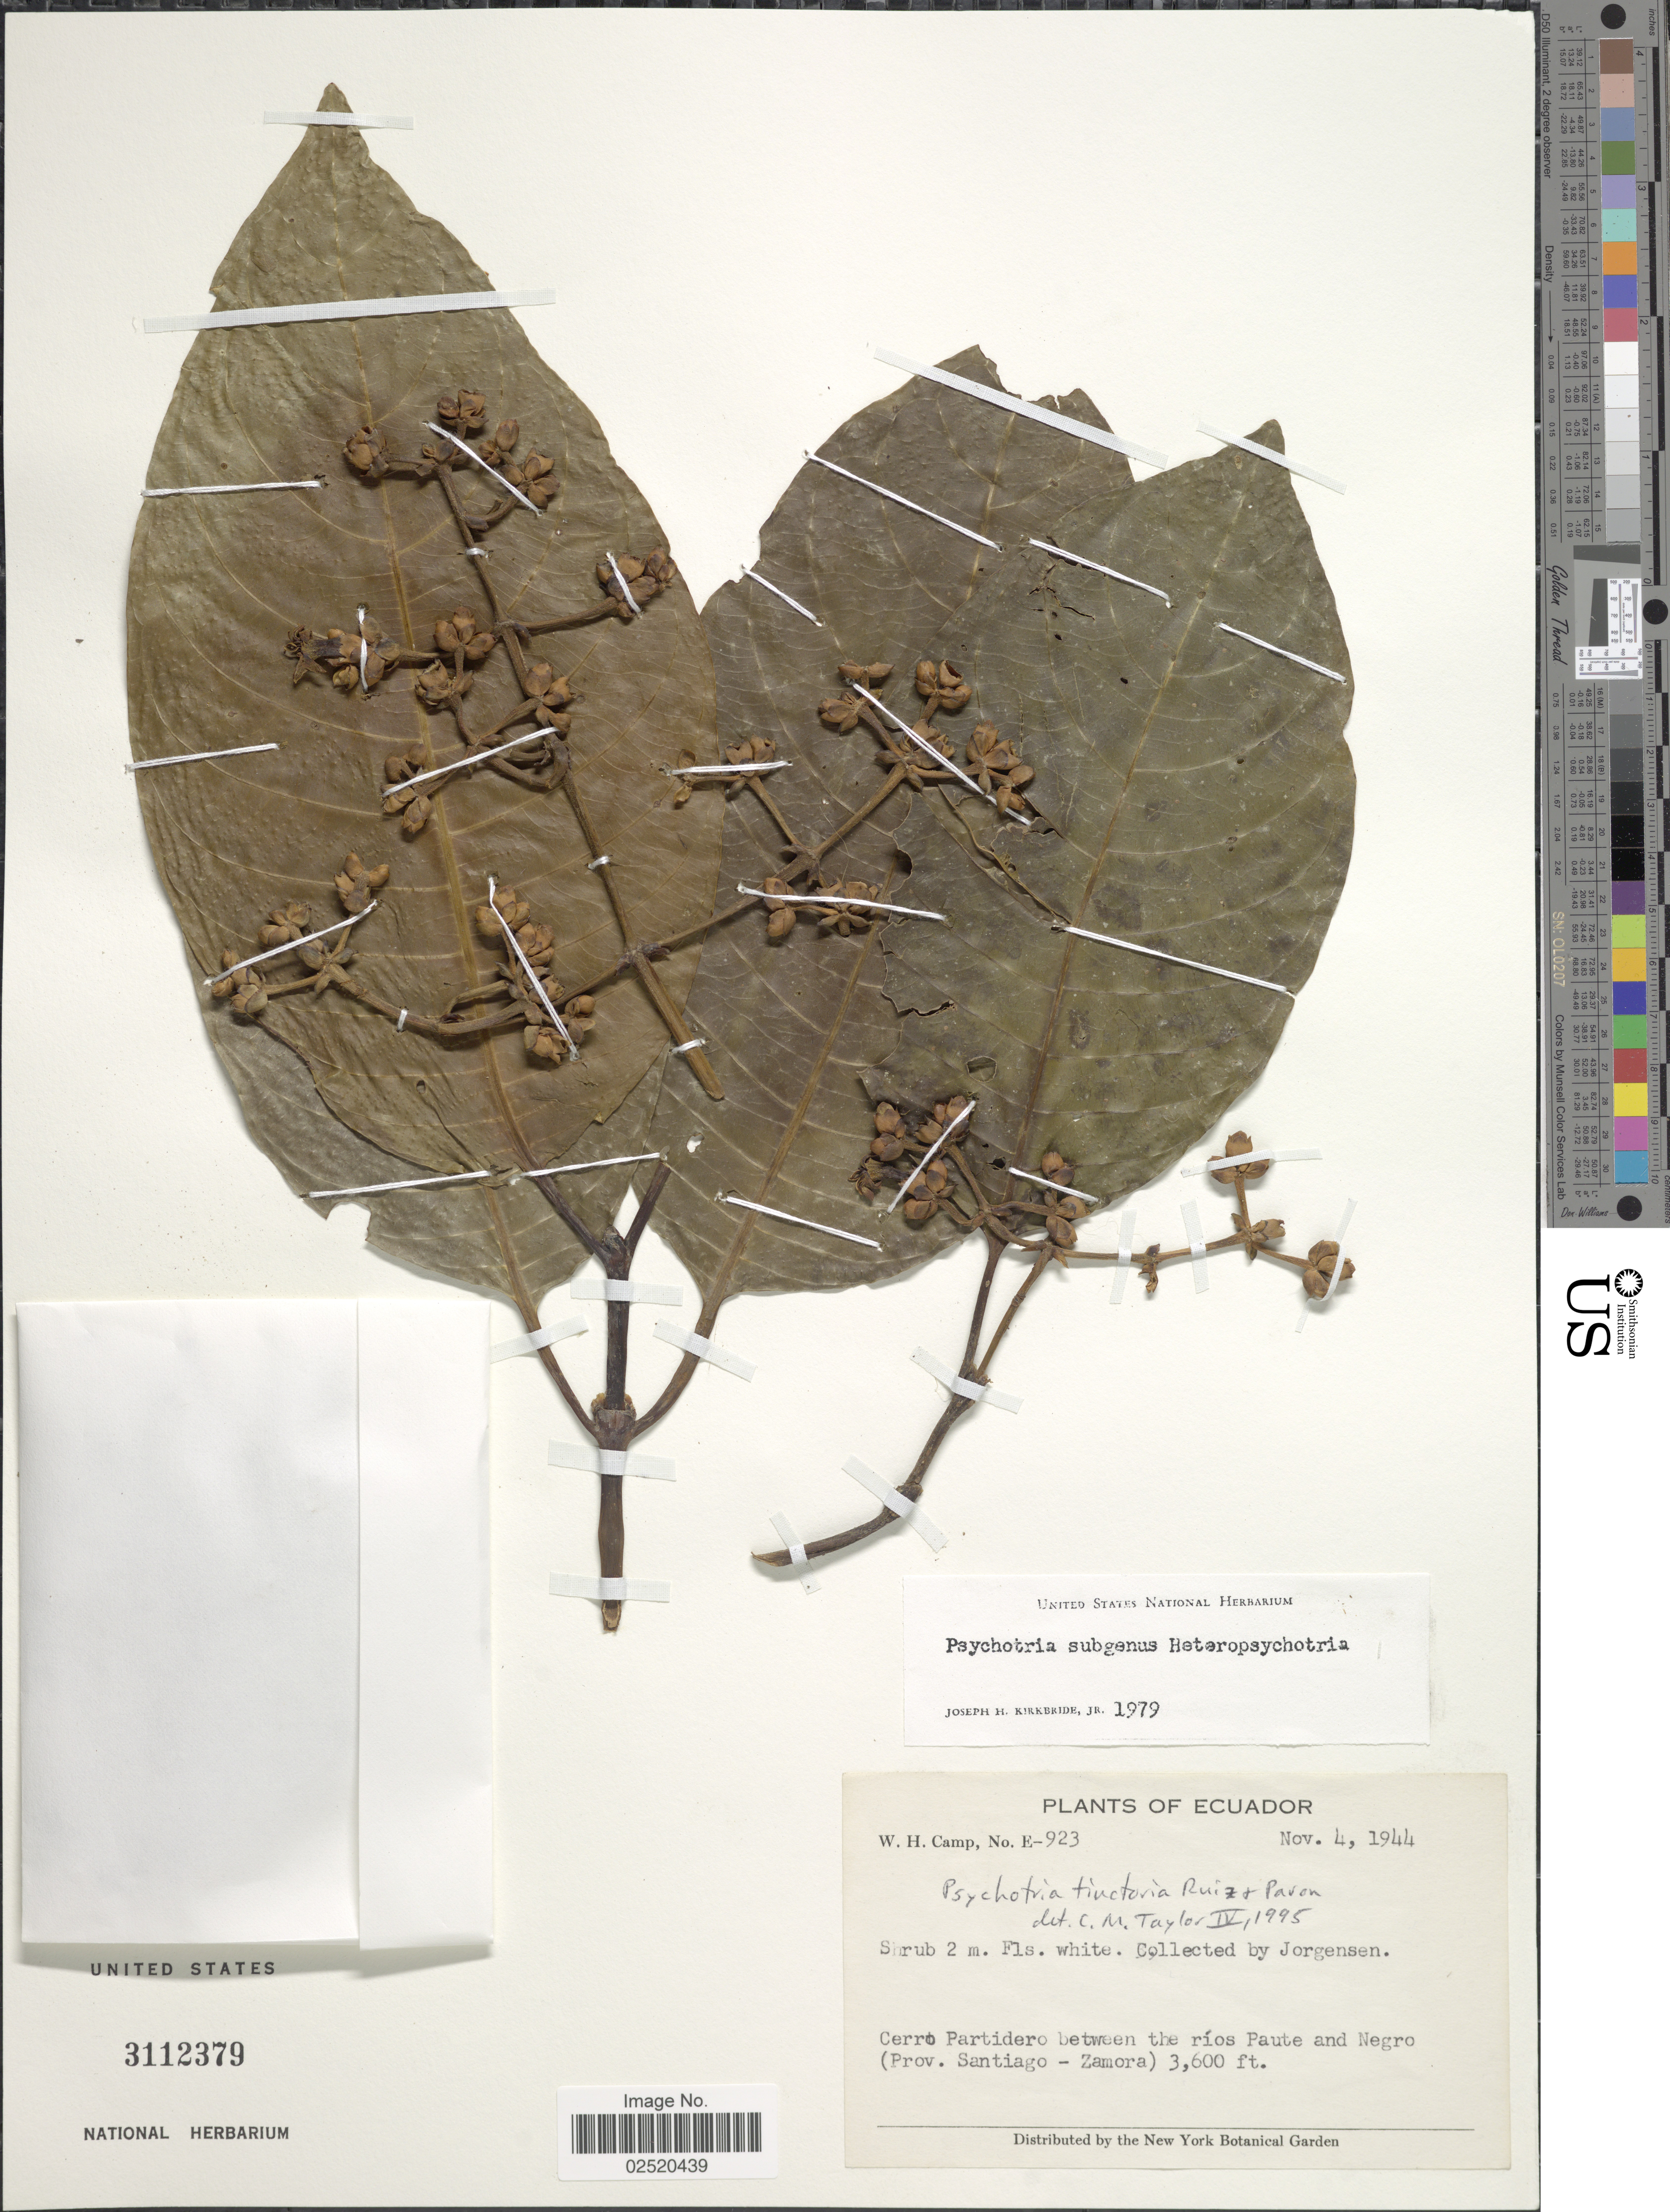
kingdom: Plantae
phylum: Tracheophyta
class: Magnoliopsida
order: Gentianales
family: Rubiaceae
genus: Psychotria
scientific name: Psychotria tinctoria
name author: Ruiz & Pav.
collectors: Jorgensen, --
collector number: E-923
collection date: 1944-11-04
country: Ecuador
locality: Cerro Partidero between the ríos Paute and Negro (Prov. Santiago-Zamora)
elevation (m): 1097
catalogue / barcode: US 3112379